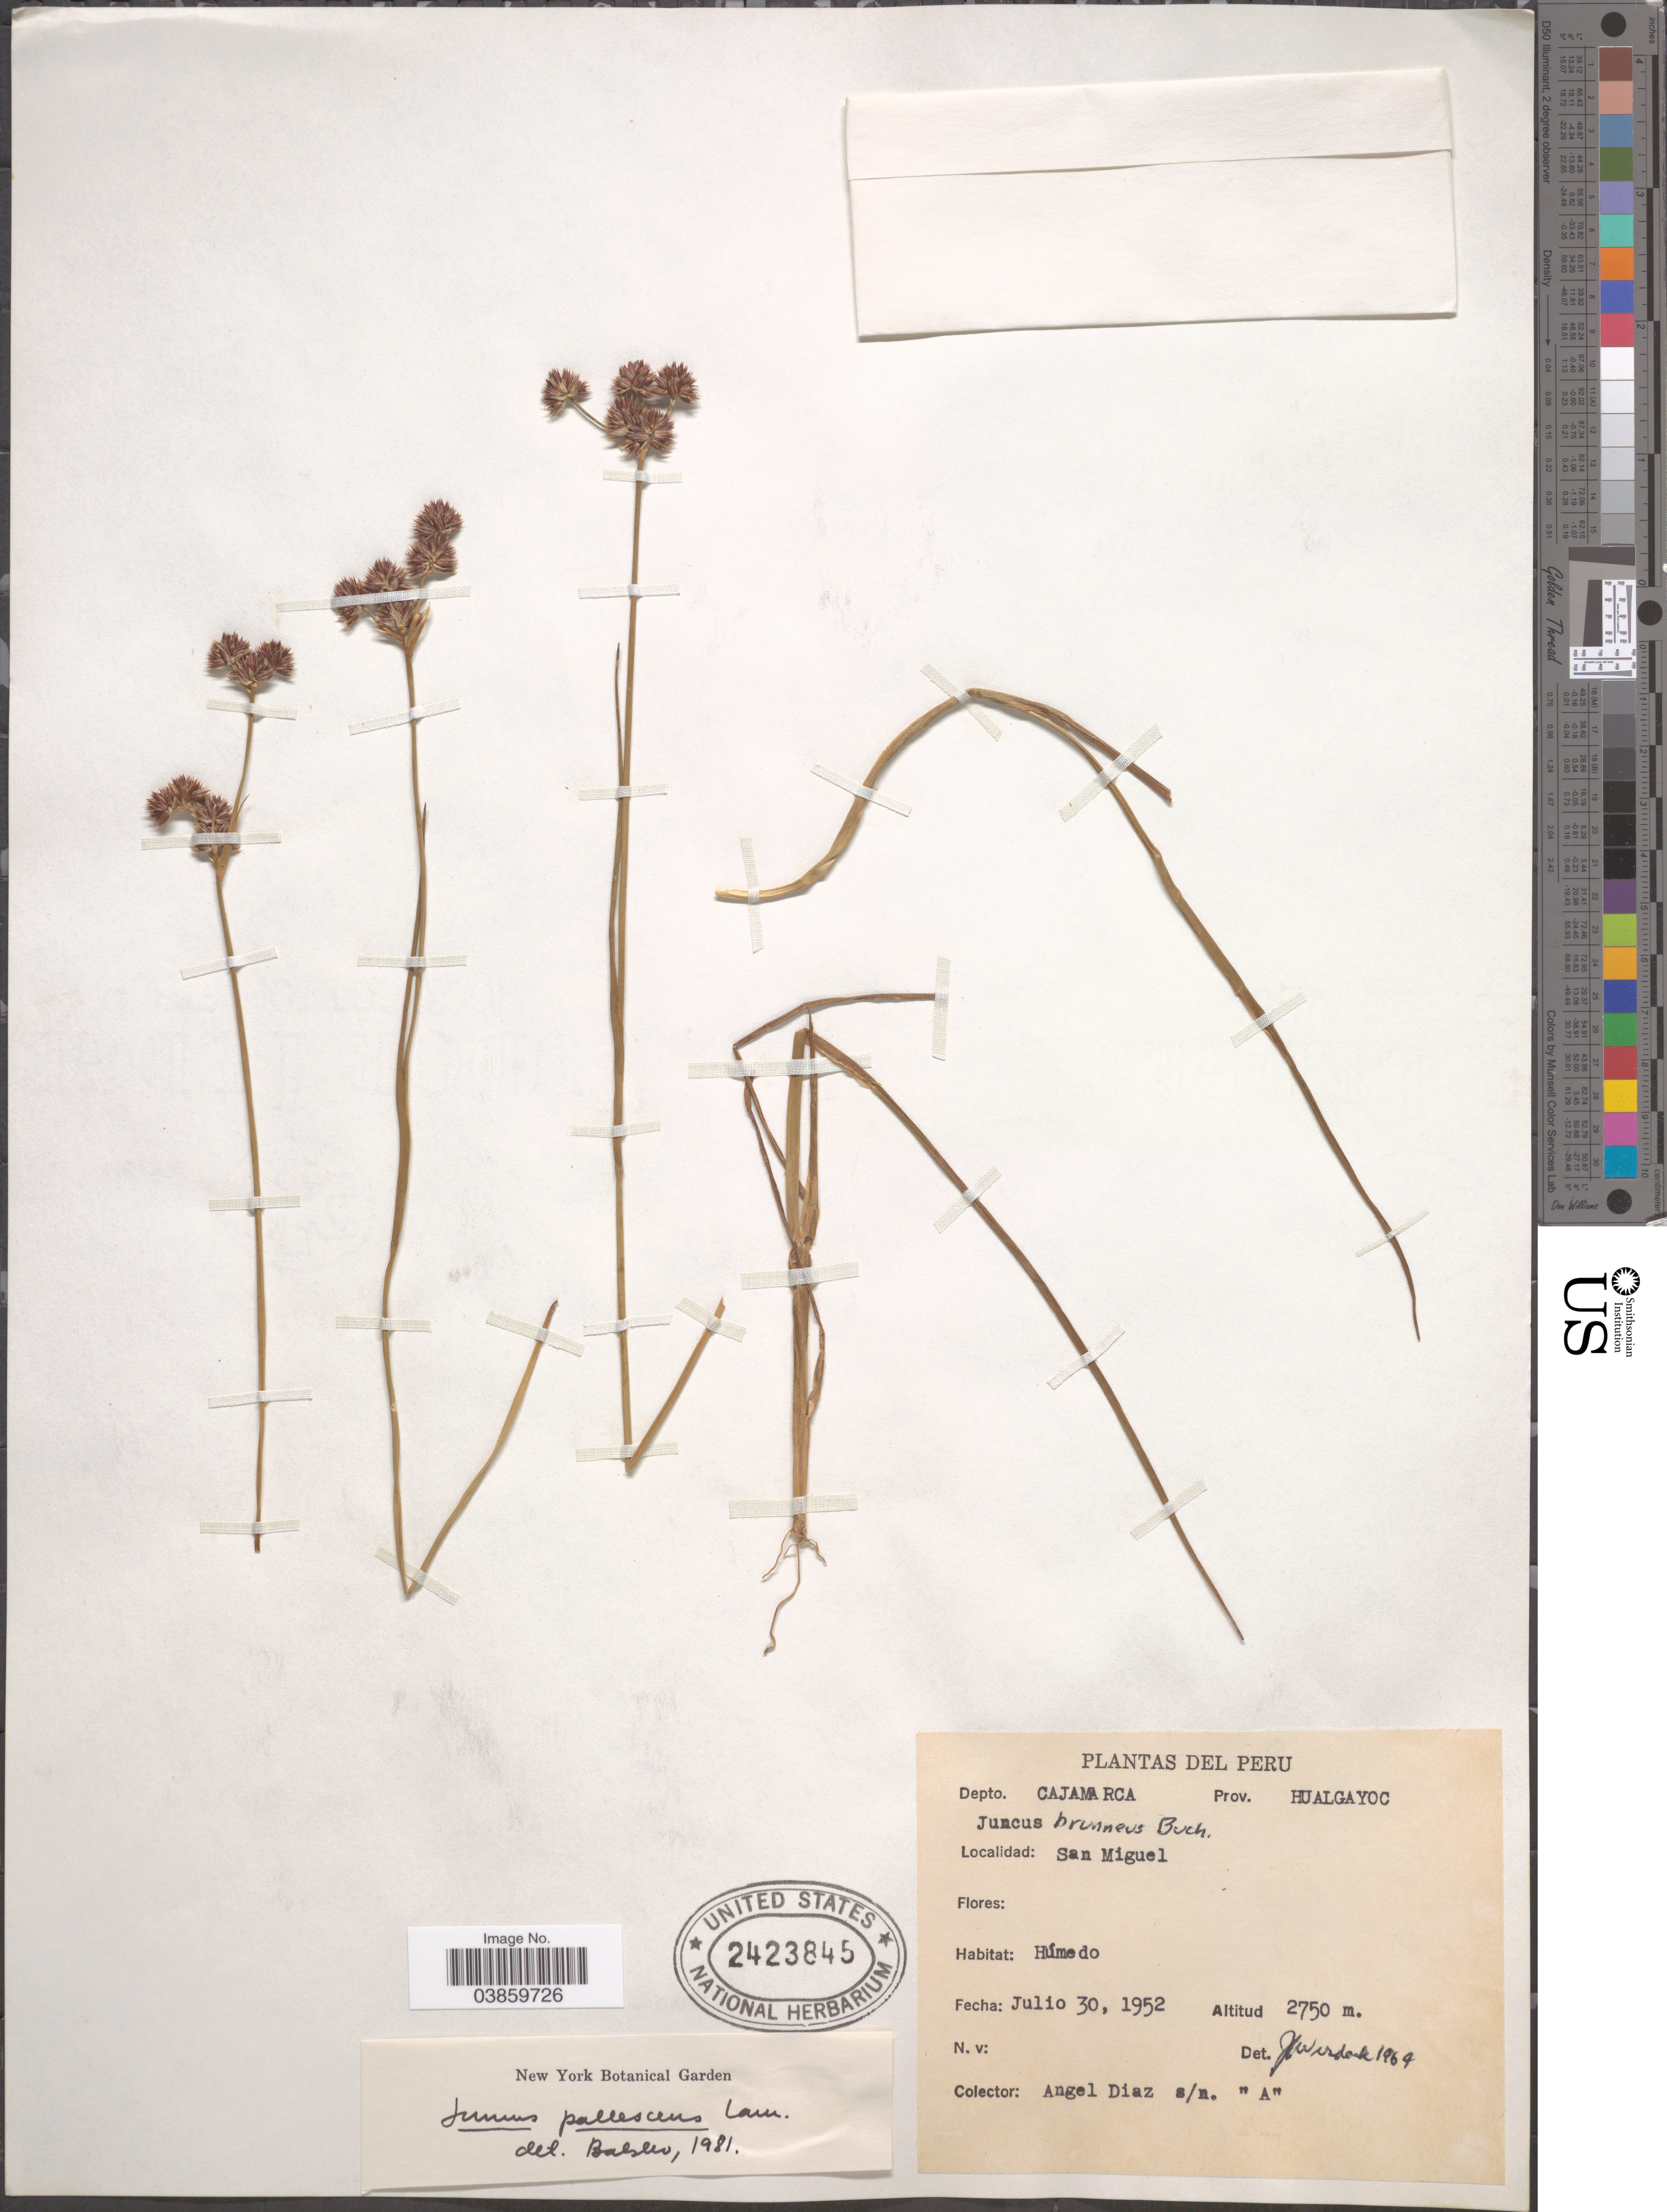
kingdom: Plantae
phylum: Tracheophyta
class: Liliopsida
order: Poales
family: Juncaceae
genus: Juncus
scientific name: Juncus pallescens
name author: Lam.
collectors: A. Diaz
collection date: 1952-06-30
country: Peru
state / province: Cajamarca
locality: Depto. Cajamarca Prov. Hualgayoc. San Miguel.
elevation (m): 2750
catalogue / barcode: US 2423845